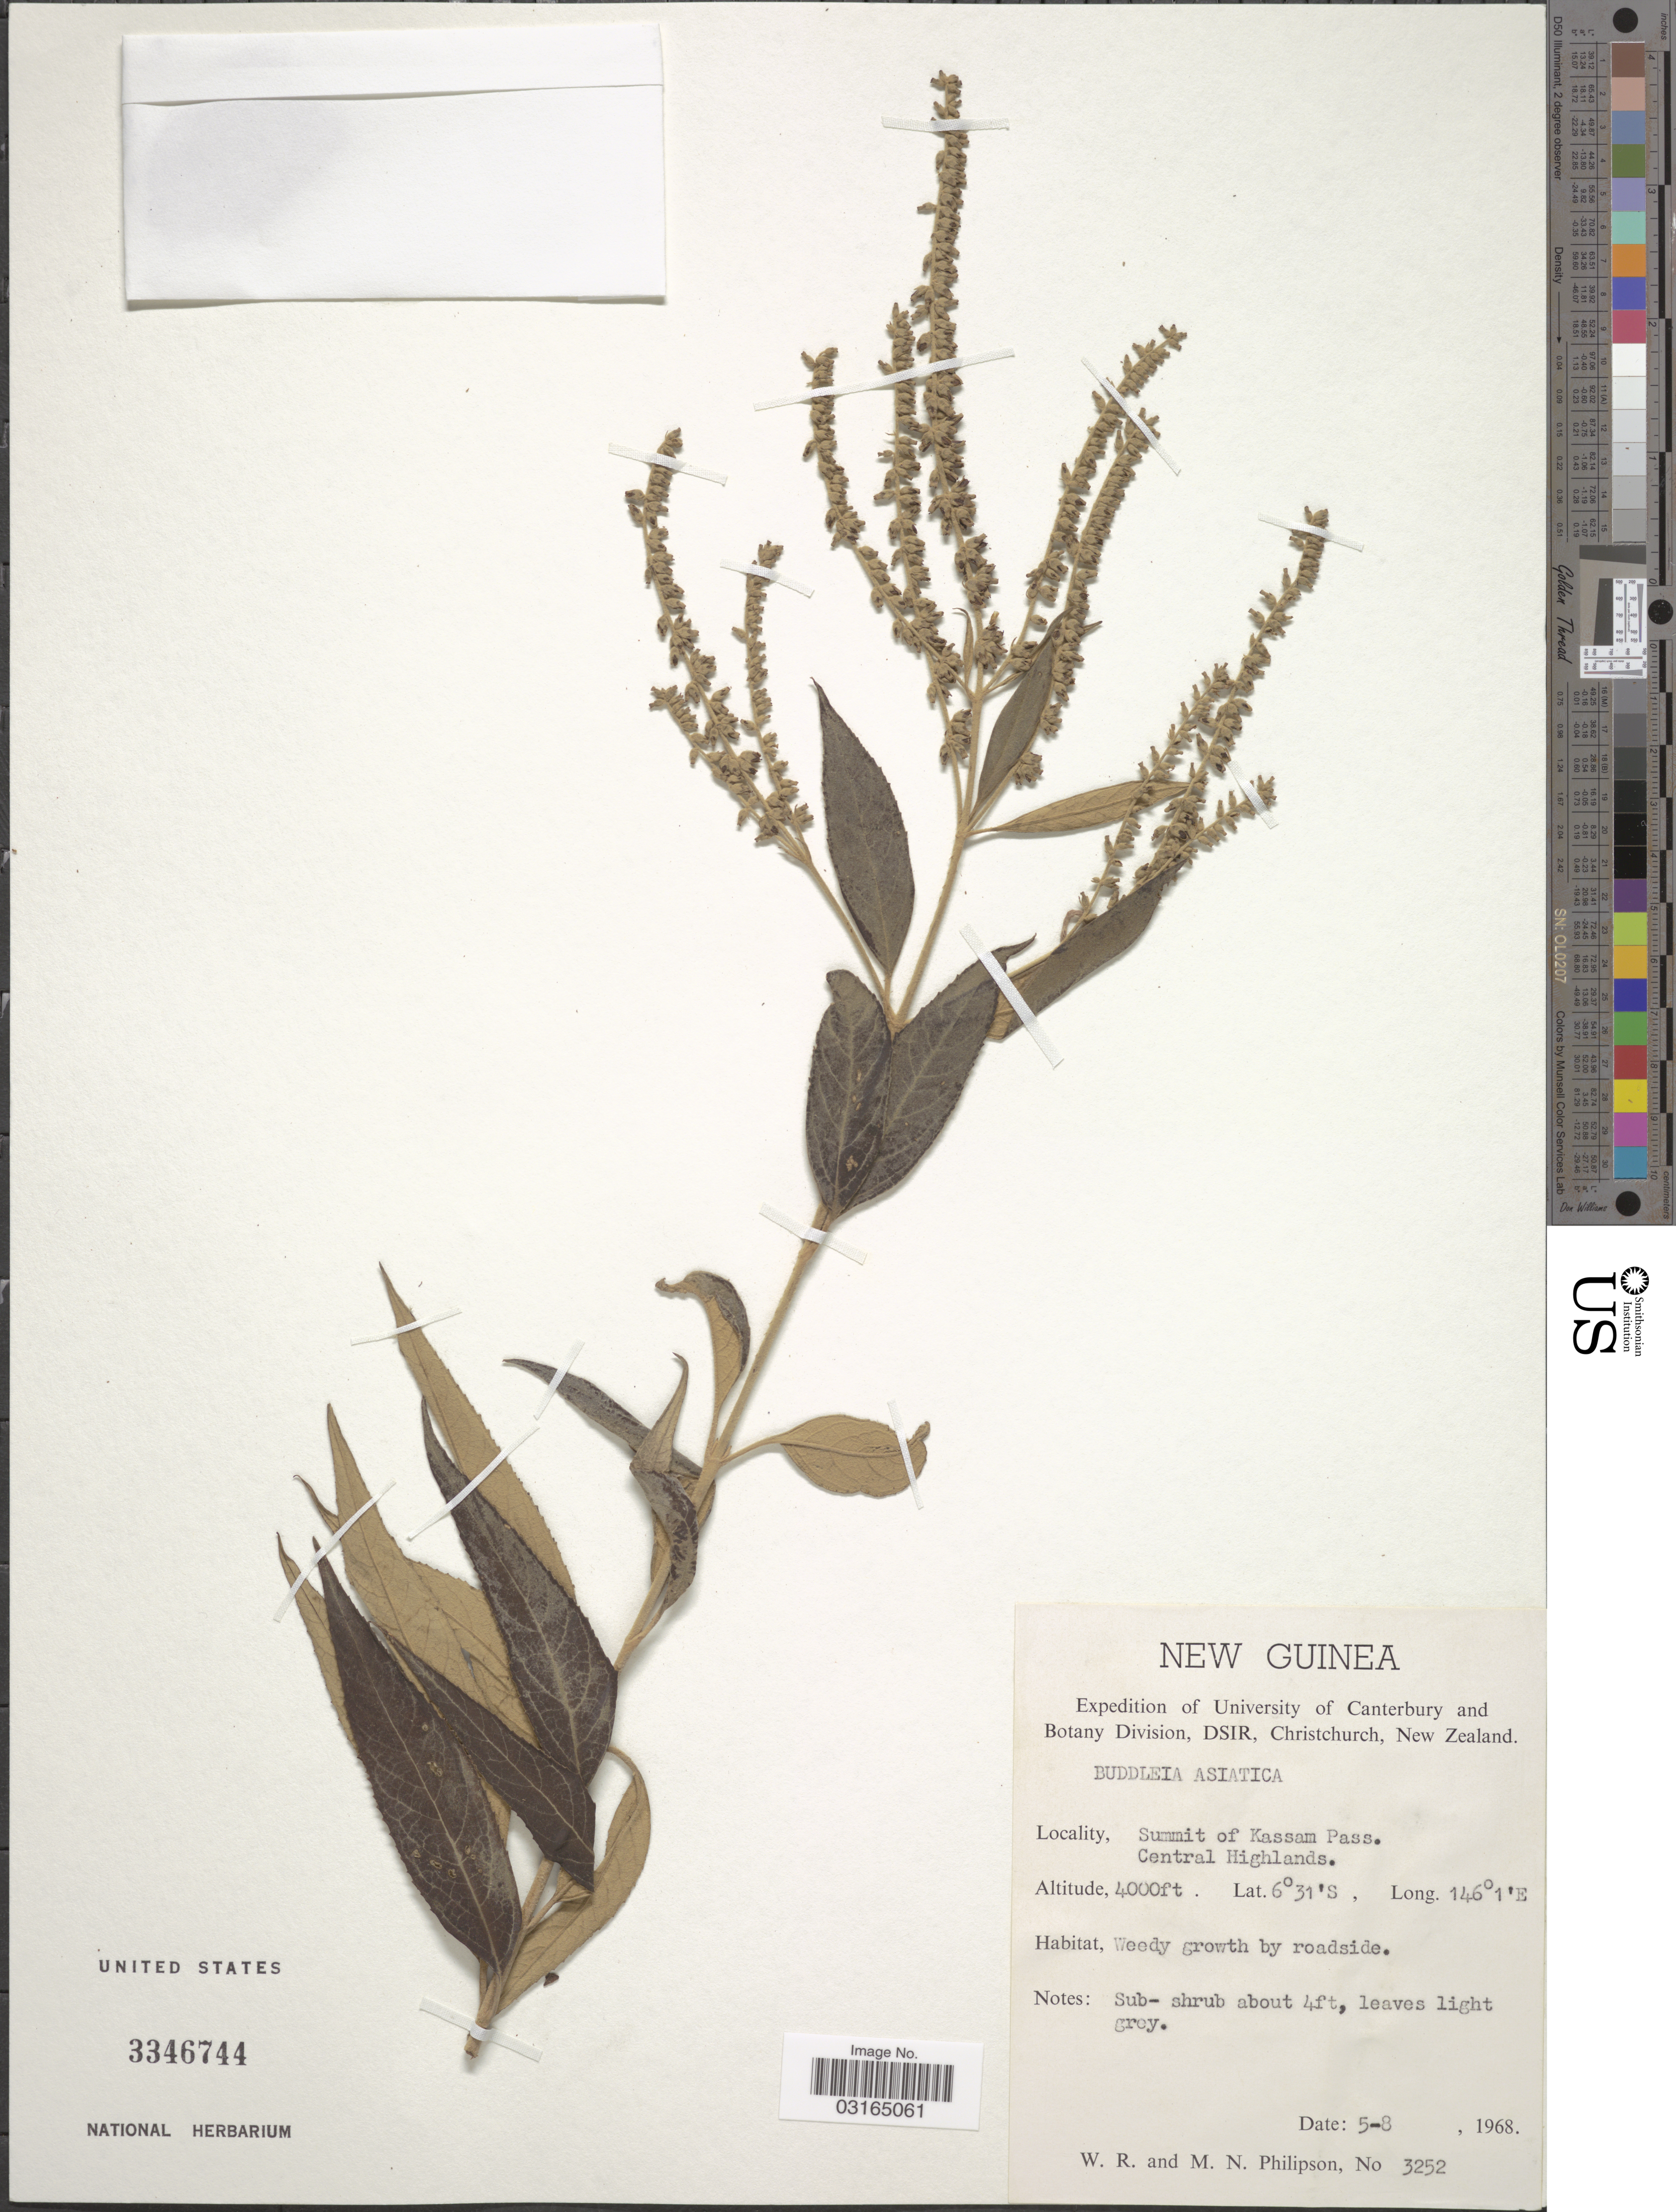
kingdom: Plantae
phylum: Tracheophyta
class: Magnoliopsida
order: Lamiales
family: Scrophulariaceae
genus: Buddleja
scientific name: Buddleja asiatica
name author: Lour.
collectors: W. R. Philipson & M. Philipson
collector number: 3252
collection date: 1968-08-05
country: Papua New Guinea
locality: New Guinea. Summit of Kassam Pass. Central Highlands.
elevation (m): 1219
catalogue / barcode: US 3346744